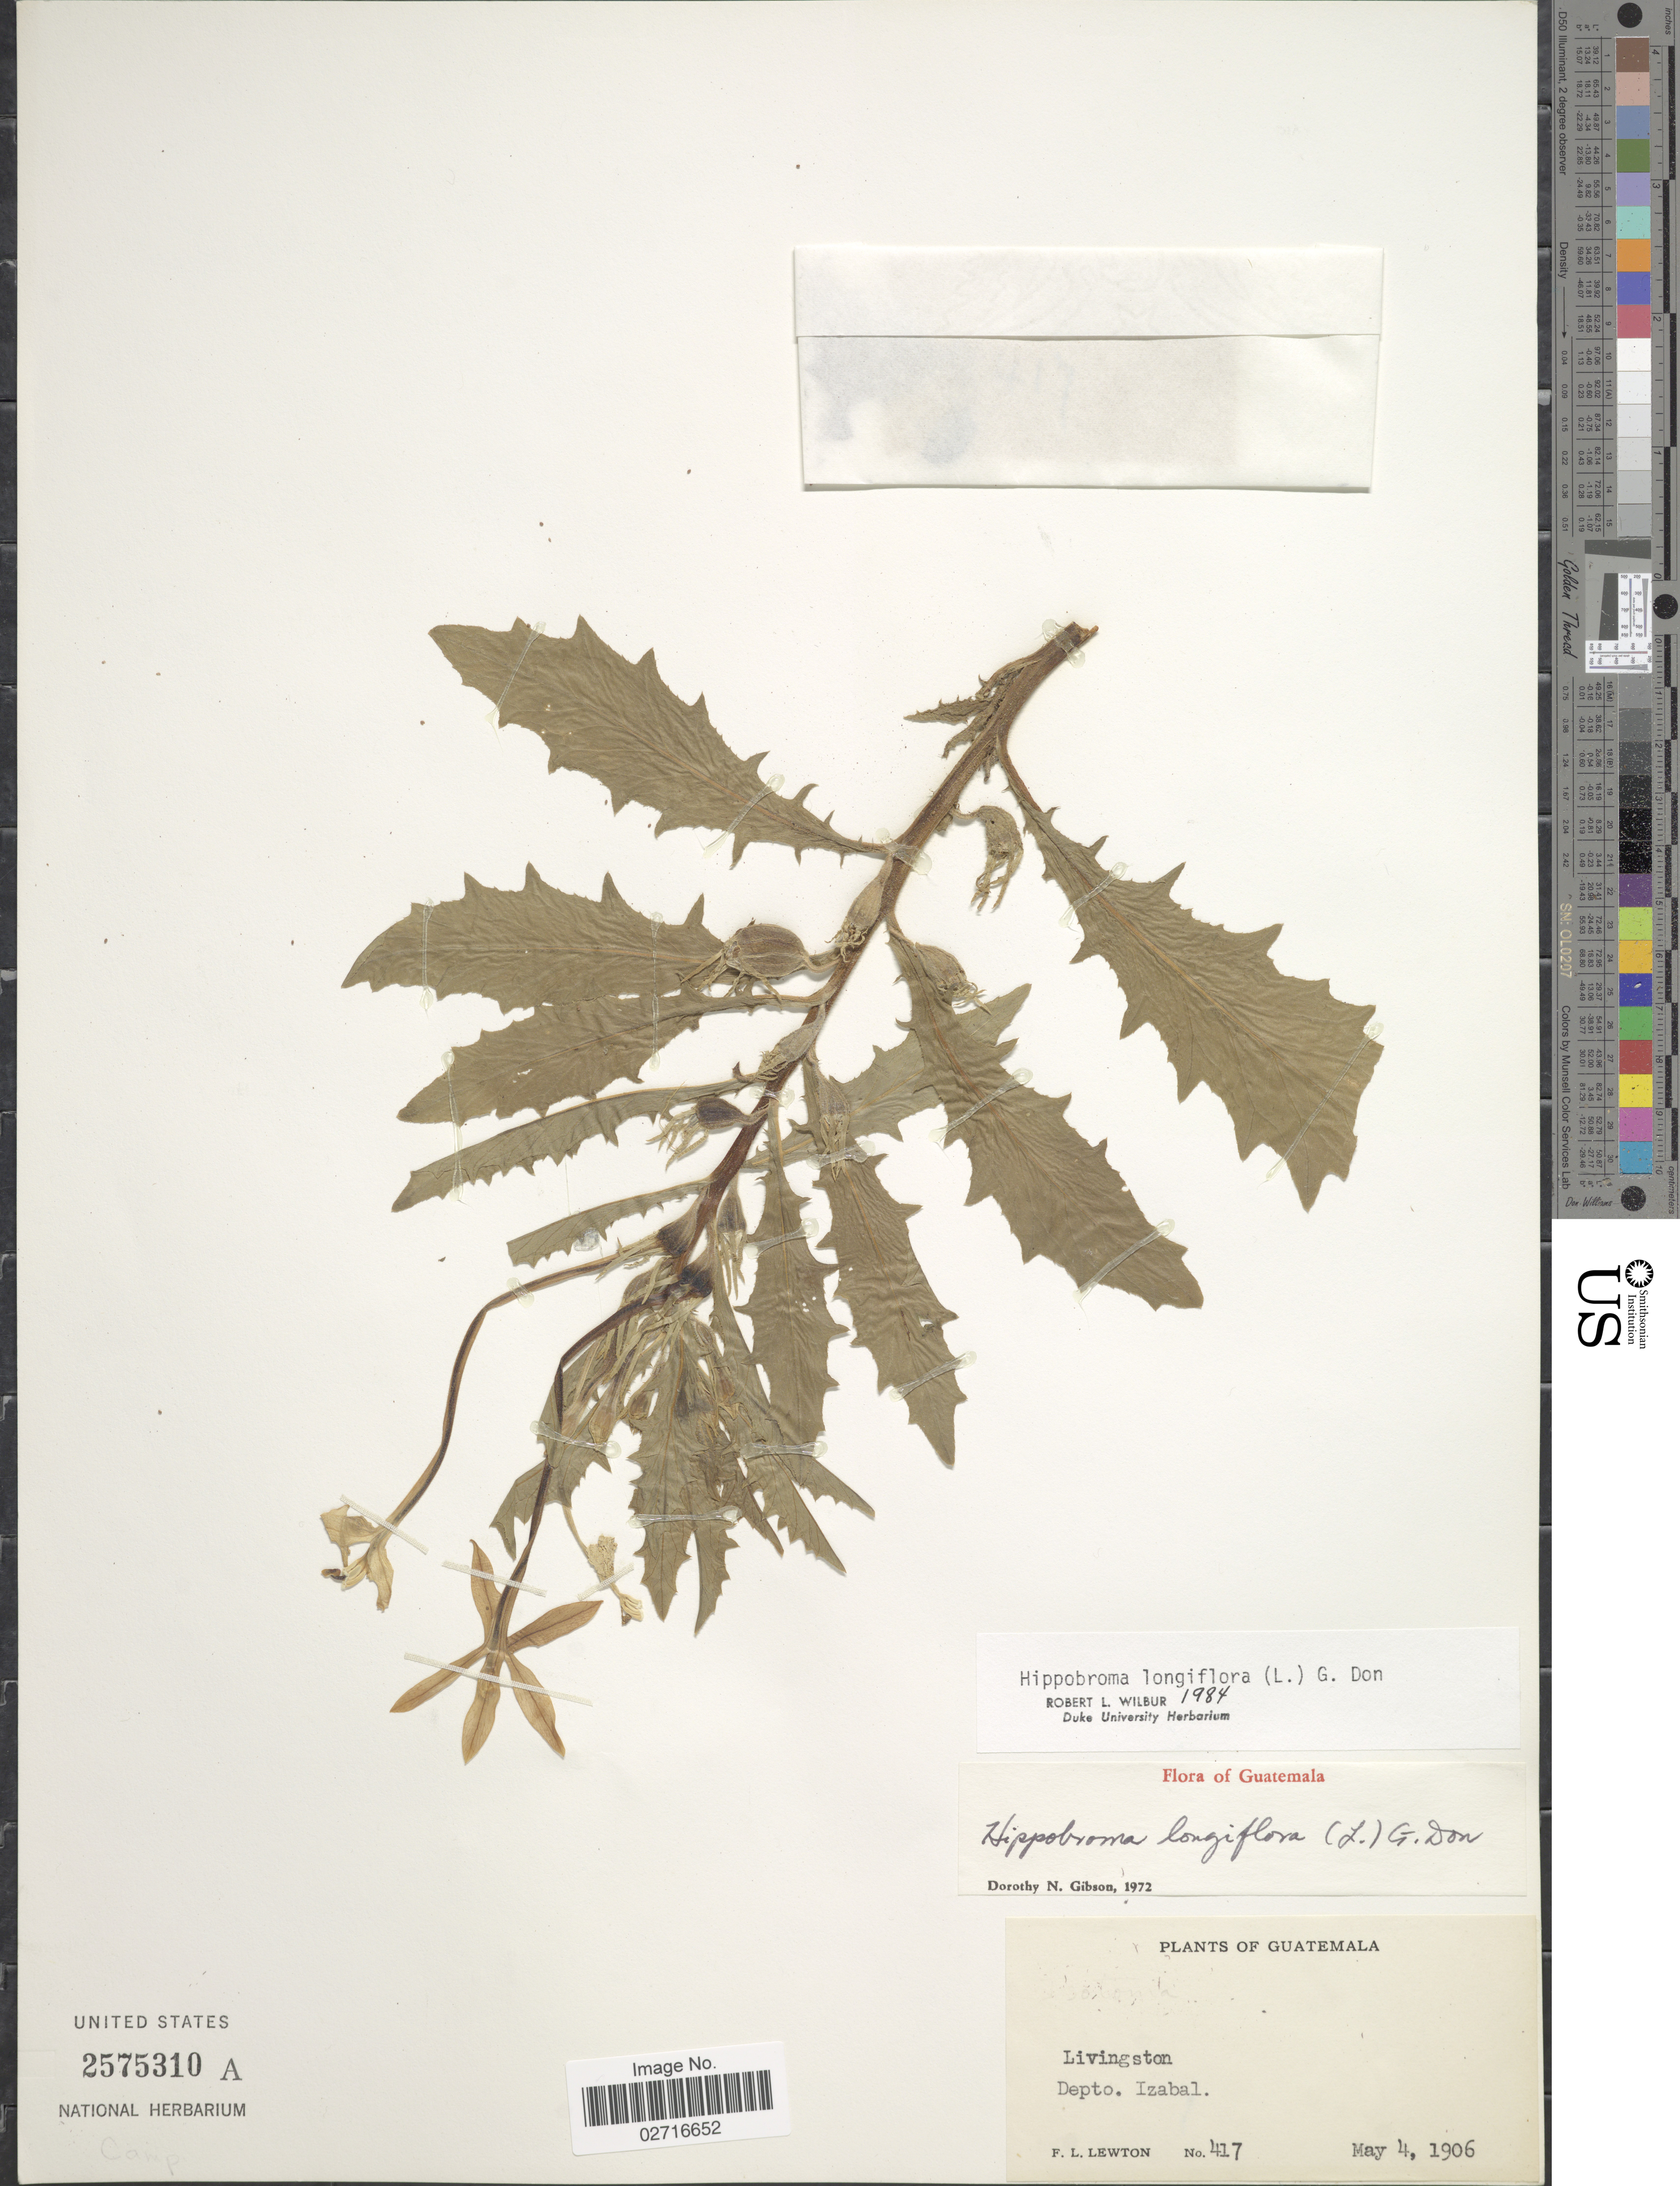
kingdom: Plantae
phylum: Tracheophyta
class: Magnoliopsida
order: Asterales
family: Campanulaceae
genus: Hippobroma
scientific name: Hippobroma longiflora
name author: (L.) G. Don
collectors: F. L. Lewton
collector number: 417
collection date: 1906-05-04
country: Guatemala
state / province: Izabal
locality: Livingston.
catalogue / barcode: US 2575310A